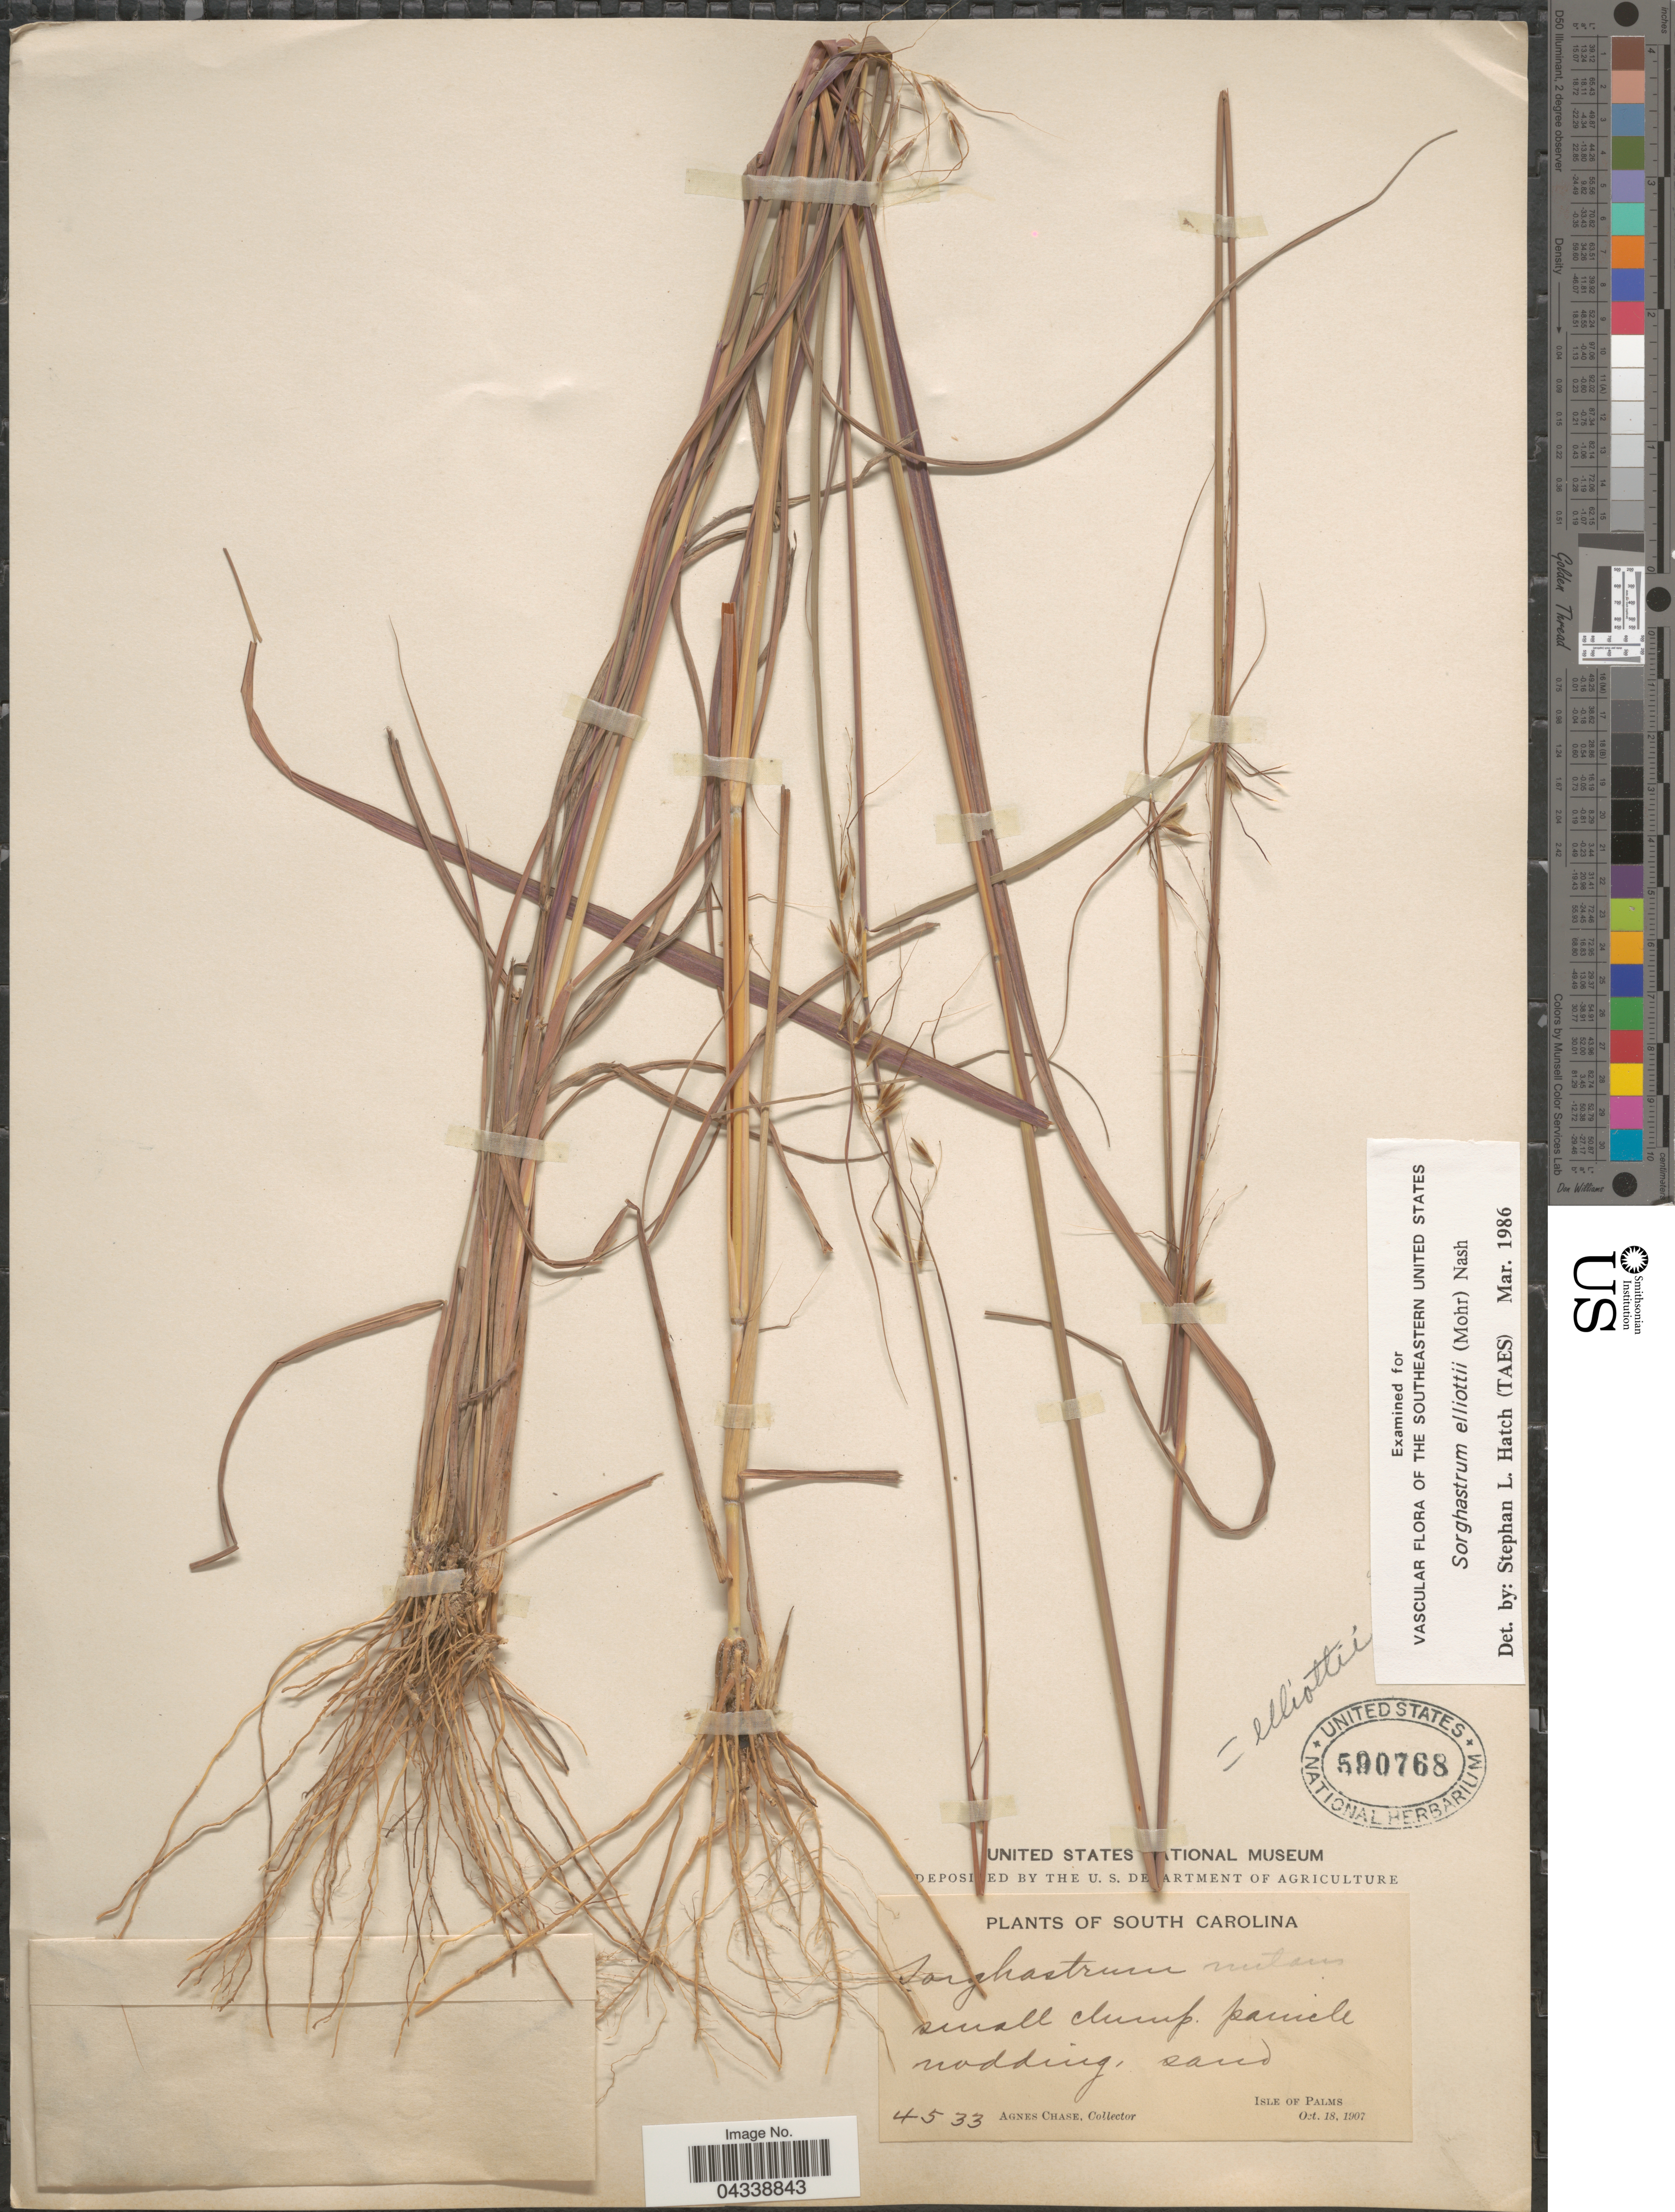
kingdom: Plantae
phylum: Tracheophyta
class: Liliopsida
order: Poales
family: Poaceae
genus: Sorghastrum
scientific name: Sorghastrum elliottii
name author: (C. Mohr) Nash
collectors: A. Chase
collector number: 4533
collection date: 1907-10-18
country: United States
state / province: South Carolina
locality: Isle of Palms.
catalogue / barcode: US 590768